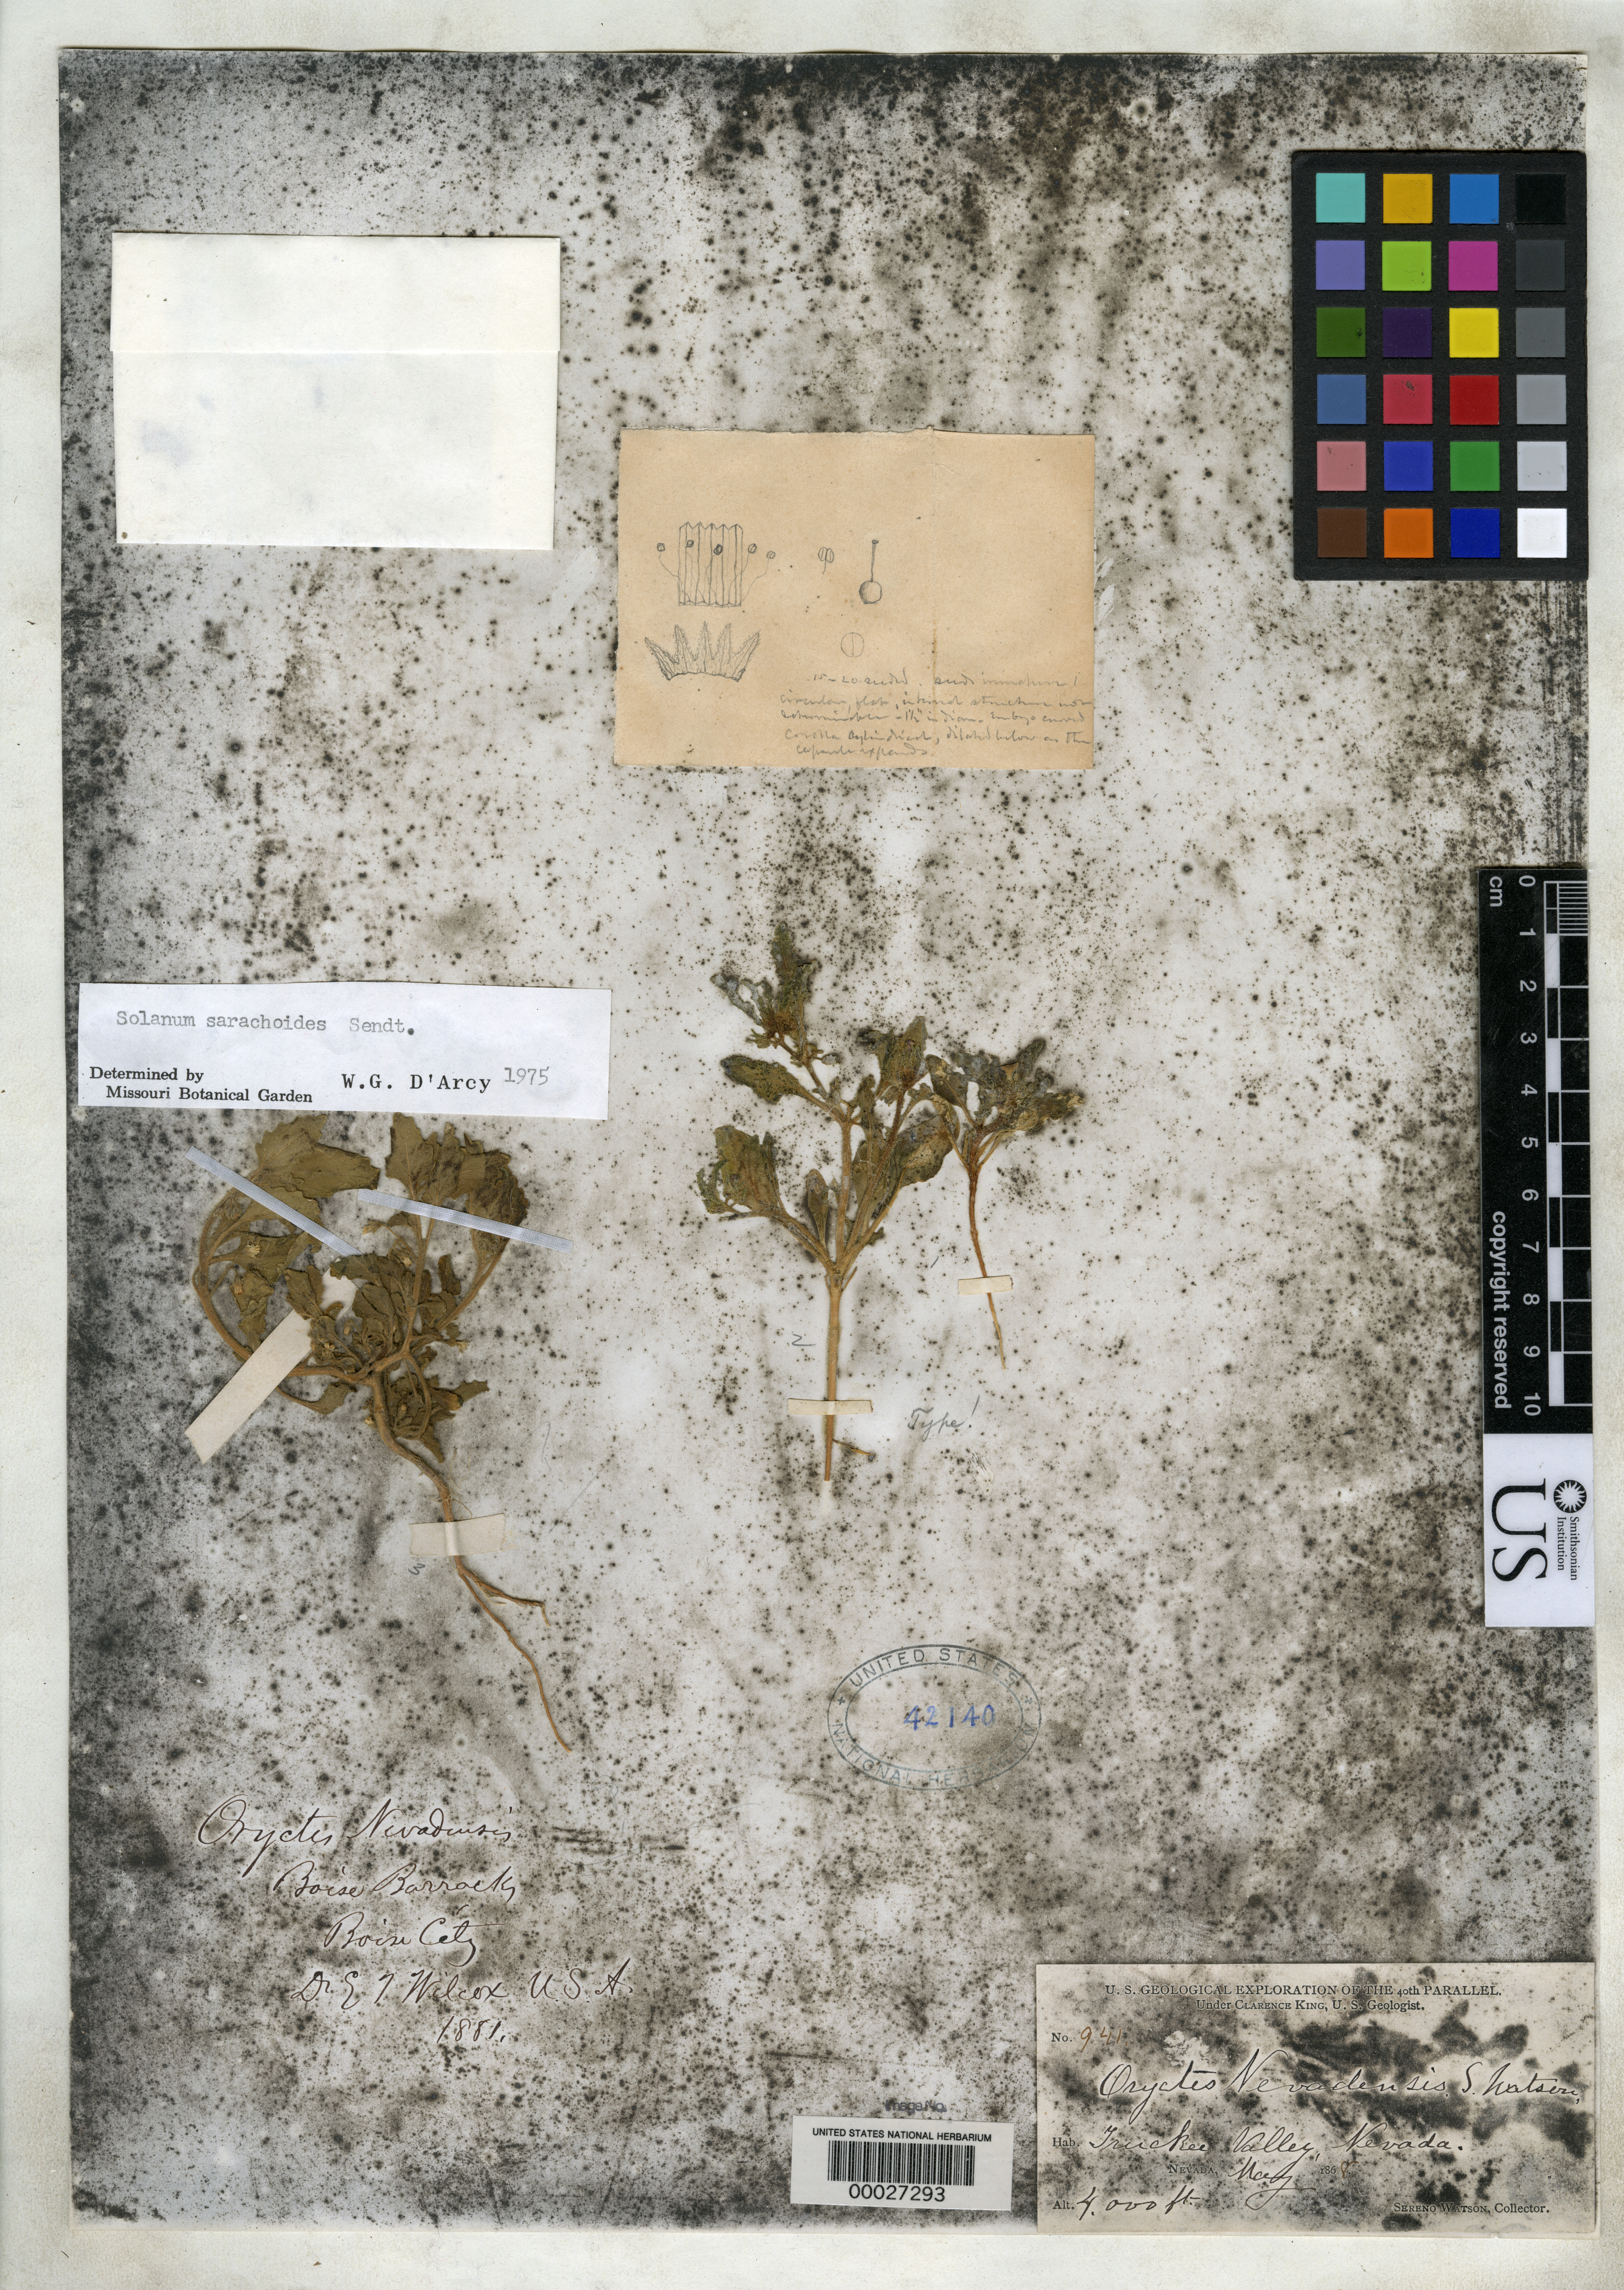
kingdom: Plantae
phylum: Tracheophyta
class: Magnoliopsida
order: Solanales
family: Solanaceae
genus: Oryctes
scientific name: Oryctes nevadensis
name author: S. Watson in C. King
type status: Holotype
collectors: S. Watson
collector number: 941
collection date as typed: May 1868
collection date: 1868-05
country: United States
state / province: Nevada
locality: Near Big Bend of Truckee.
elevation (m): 1219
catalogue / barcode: US 42140